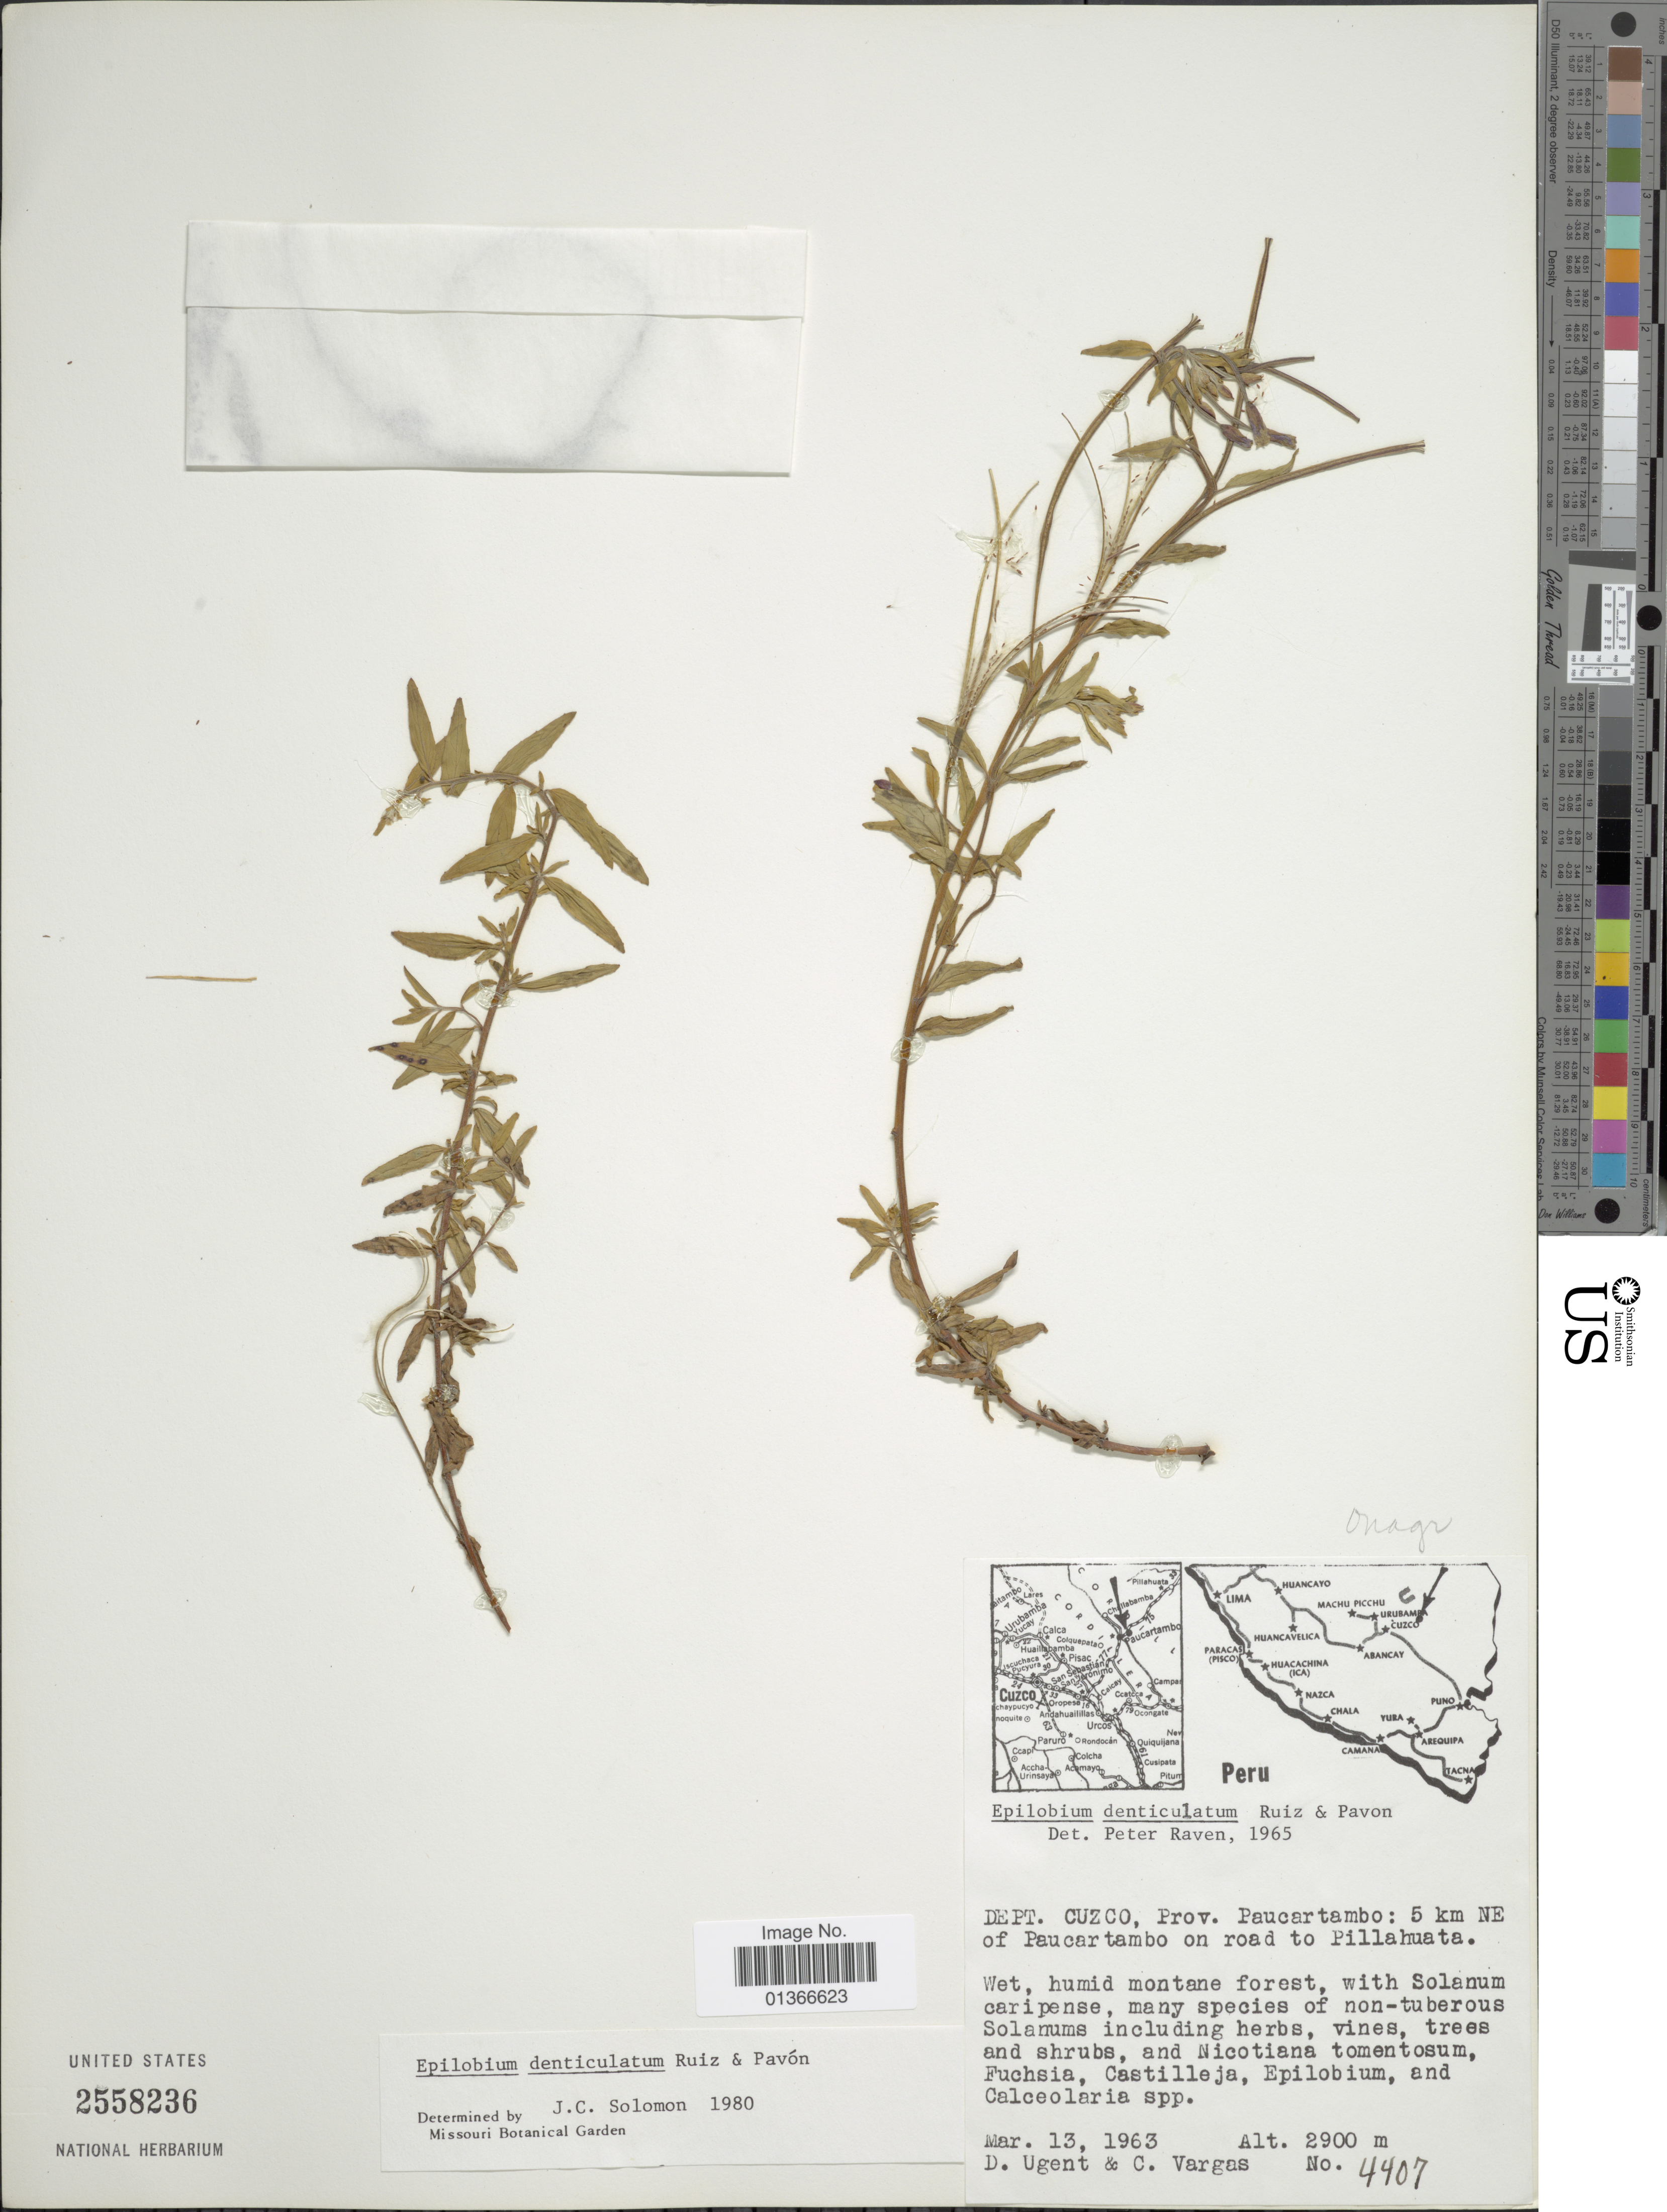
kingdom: Plantae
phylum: Tracheophyta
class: Magnoliopsida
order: Myrtales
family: Onagraceae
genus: Epilobium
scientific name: Epilobium denticulatum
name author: Ruiz & Pav.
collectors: D. Ugent & C. Vargas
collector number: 4407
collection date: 1963-03-13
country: Peru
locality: Dept. Cuzco, Prov. Paucartambo: 5 km NE of Paucartambo on road to Pillahuata.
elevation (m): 2900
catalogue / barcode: US 2558236